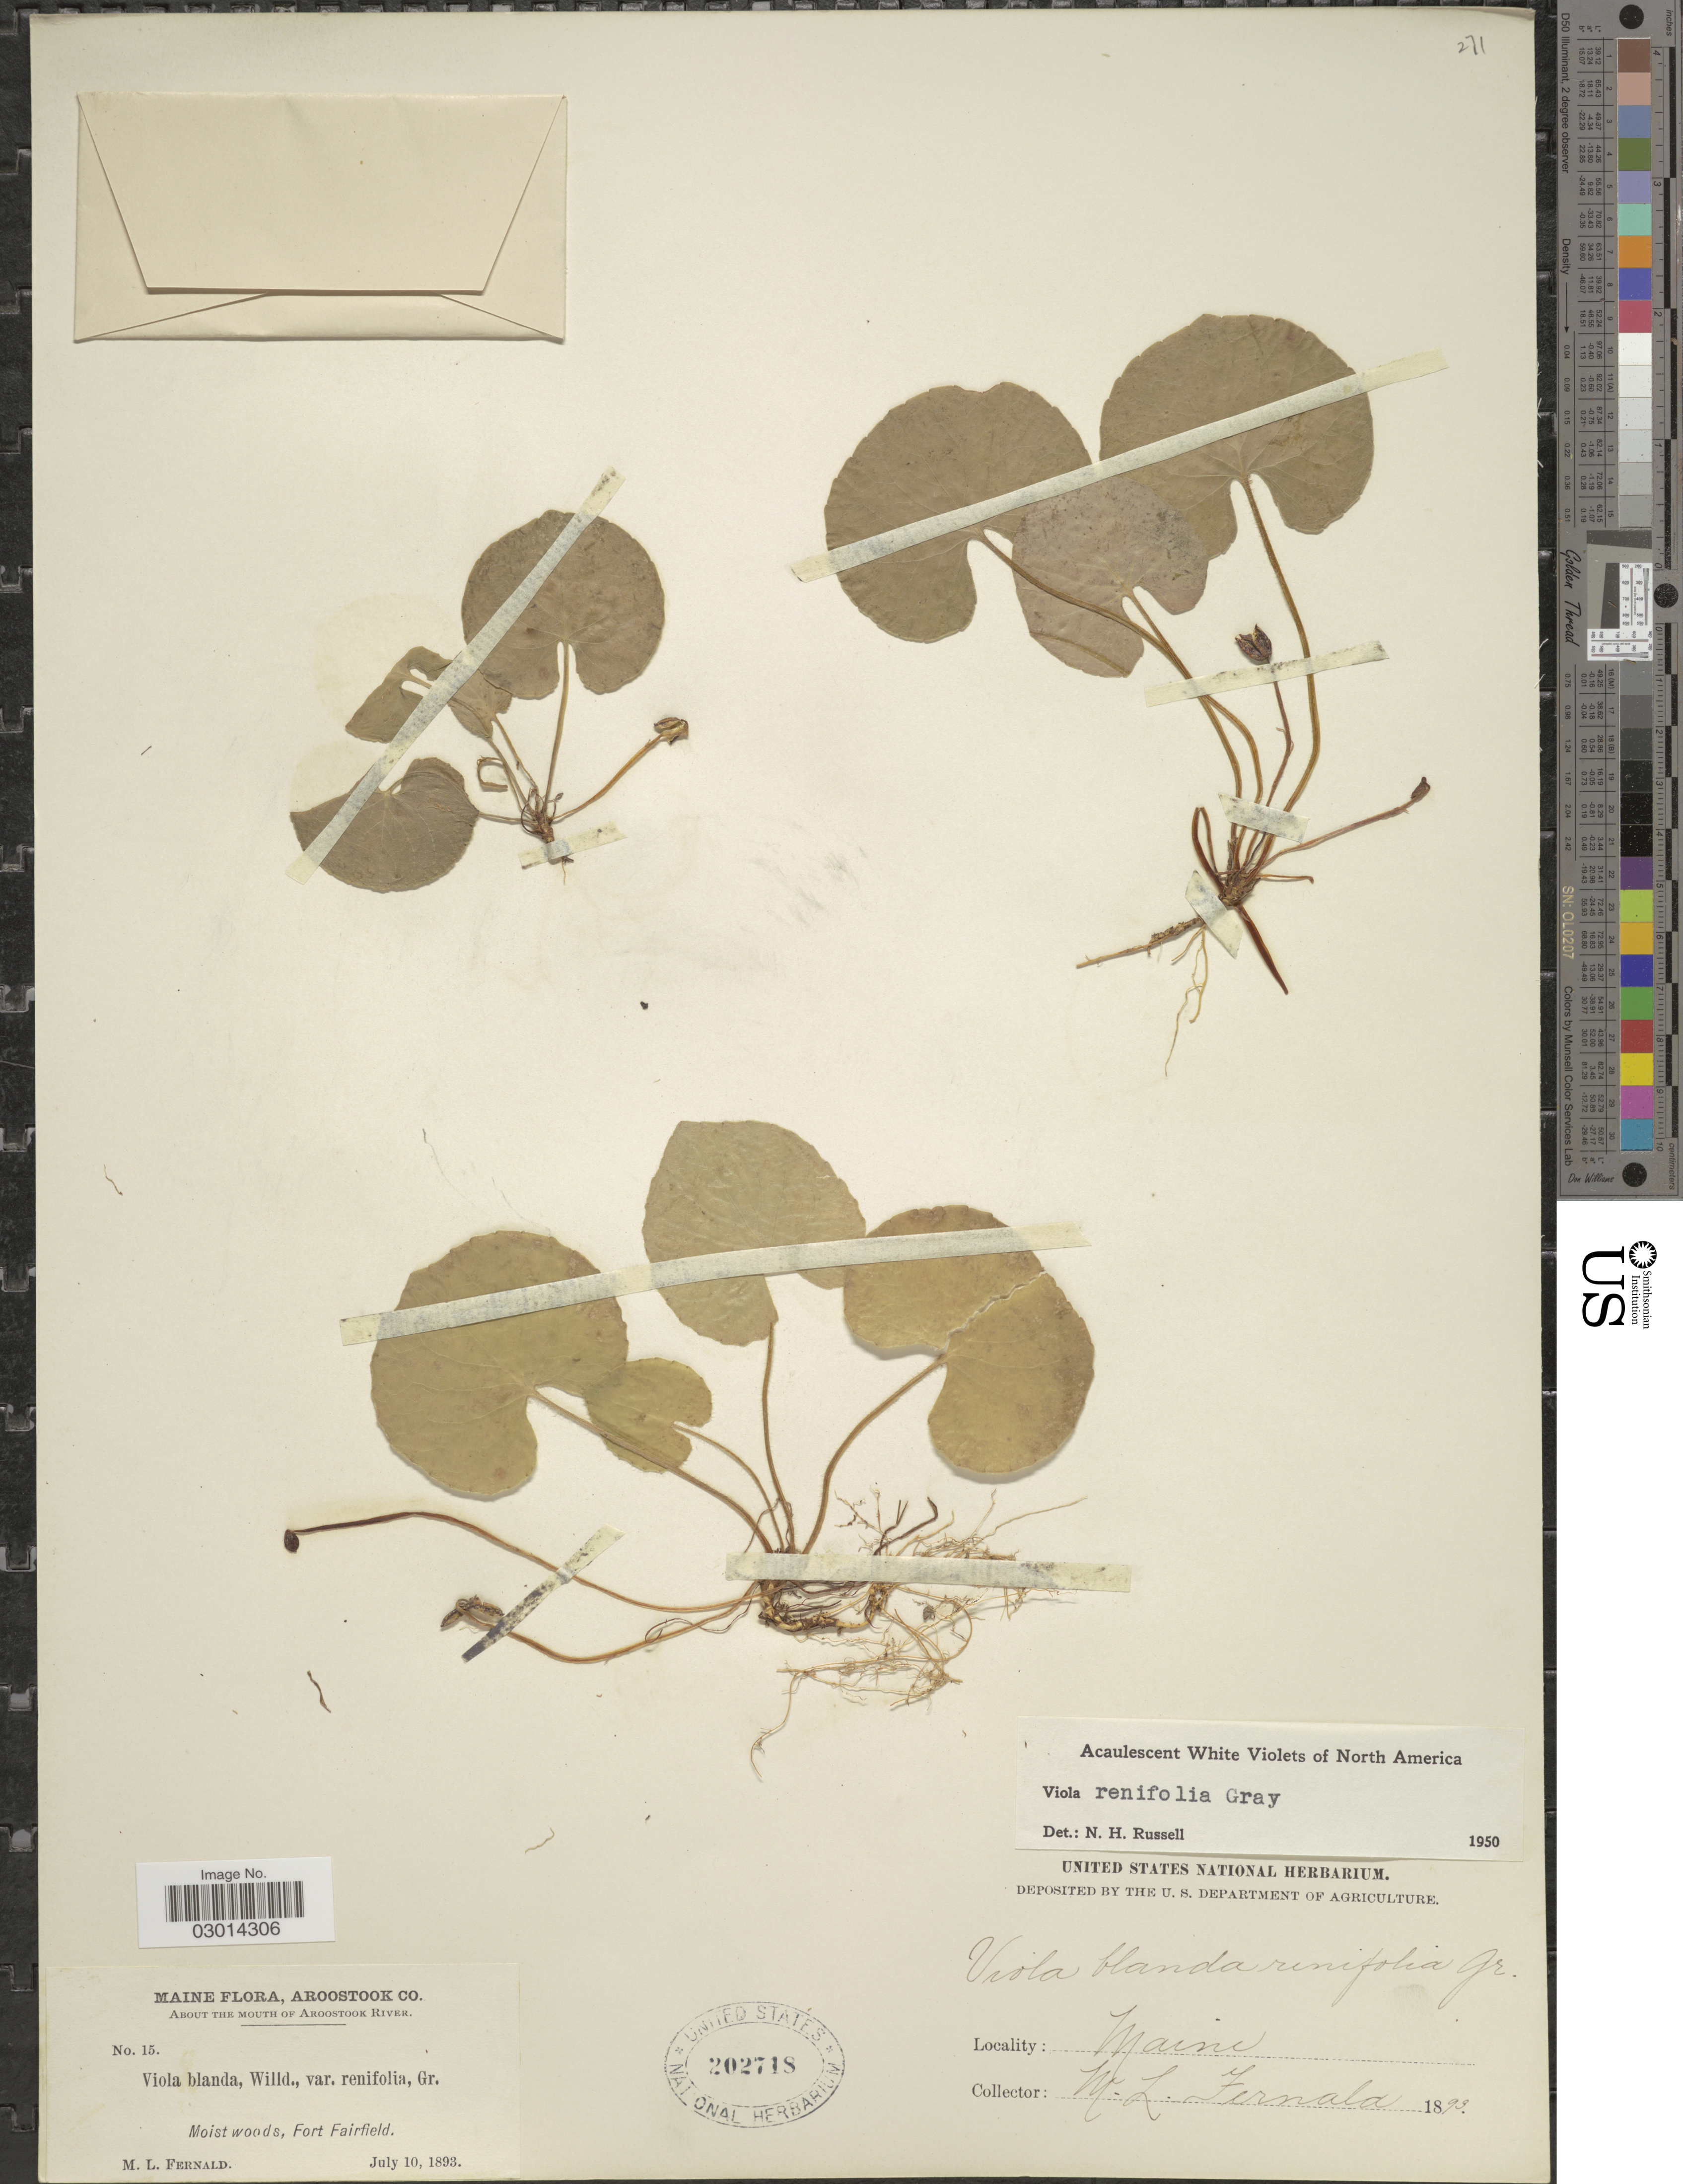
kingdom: Plantae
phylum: Tracheophyta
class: Magnoliopsida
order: Malpighiales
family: Violaceae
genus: Viola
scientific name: Viola renifolia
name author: A. Gray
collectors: M. L. Fernald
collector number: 15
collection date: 1893-07-10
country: United States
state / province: Maine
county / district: Aroostook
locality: About the mouth of Aroostook River. Fort Fairfield.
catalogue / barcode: US 202718